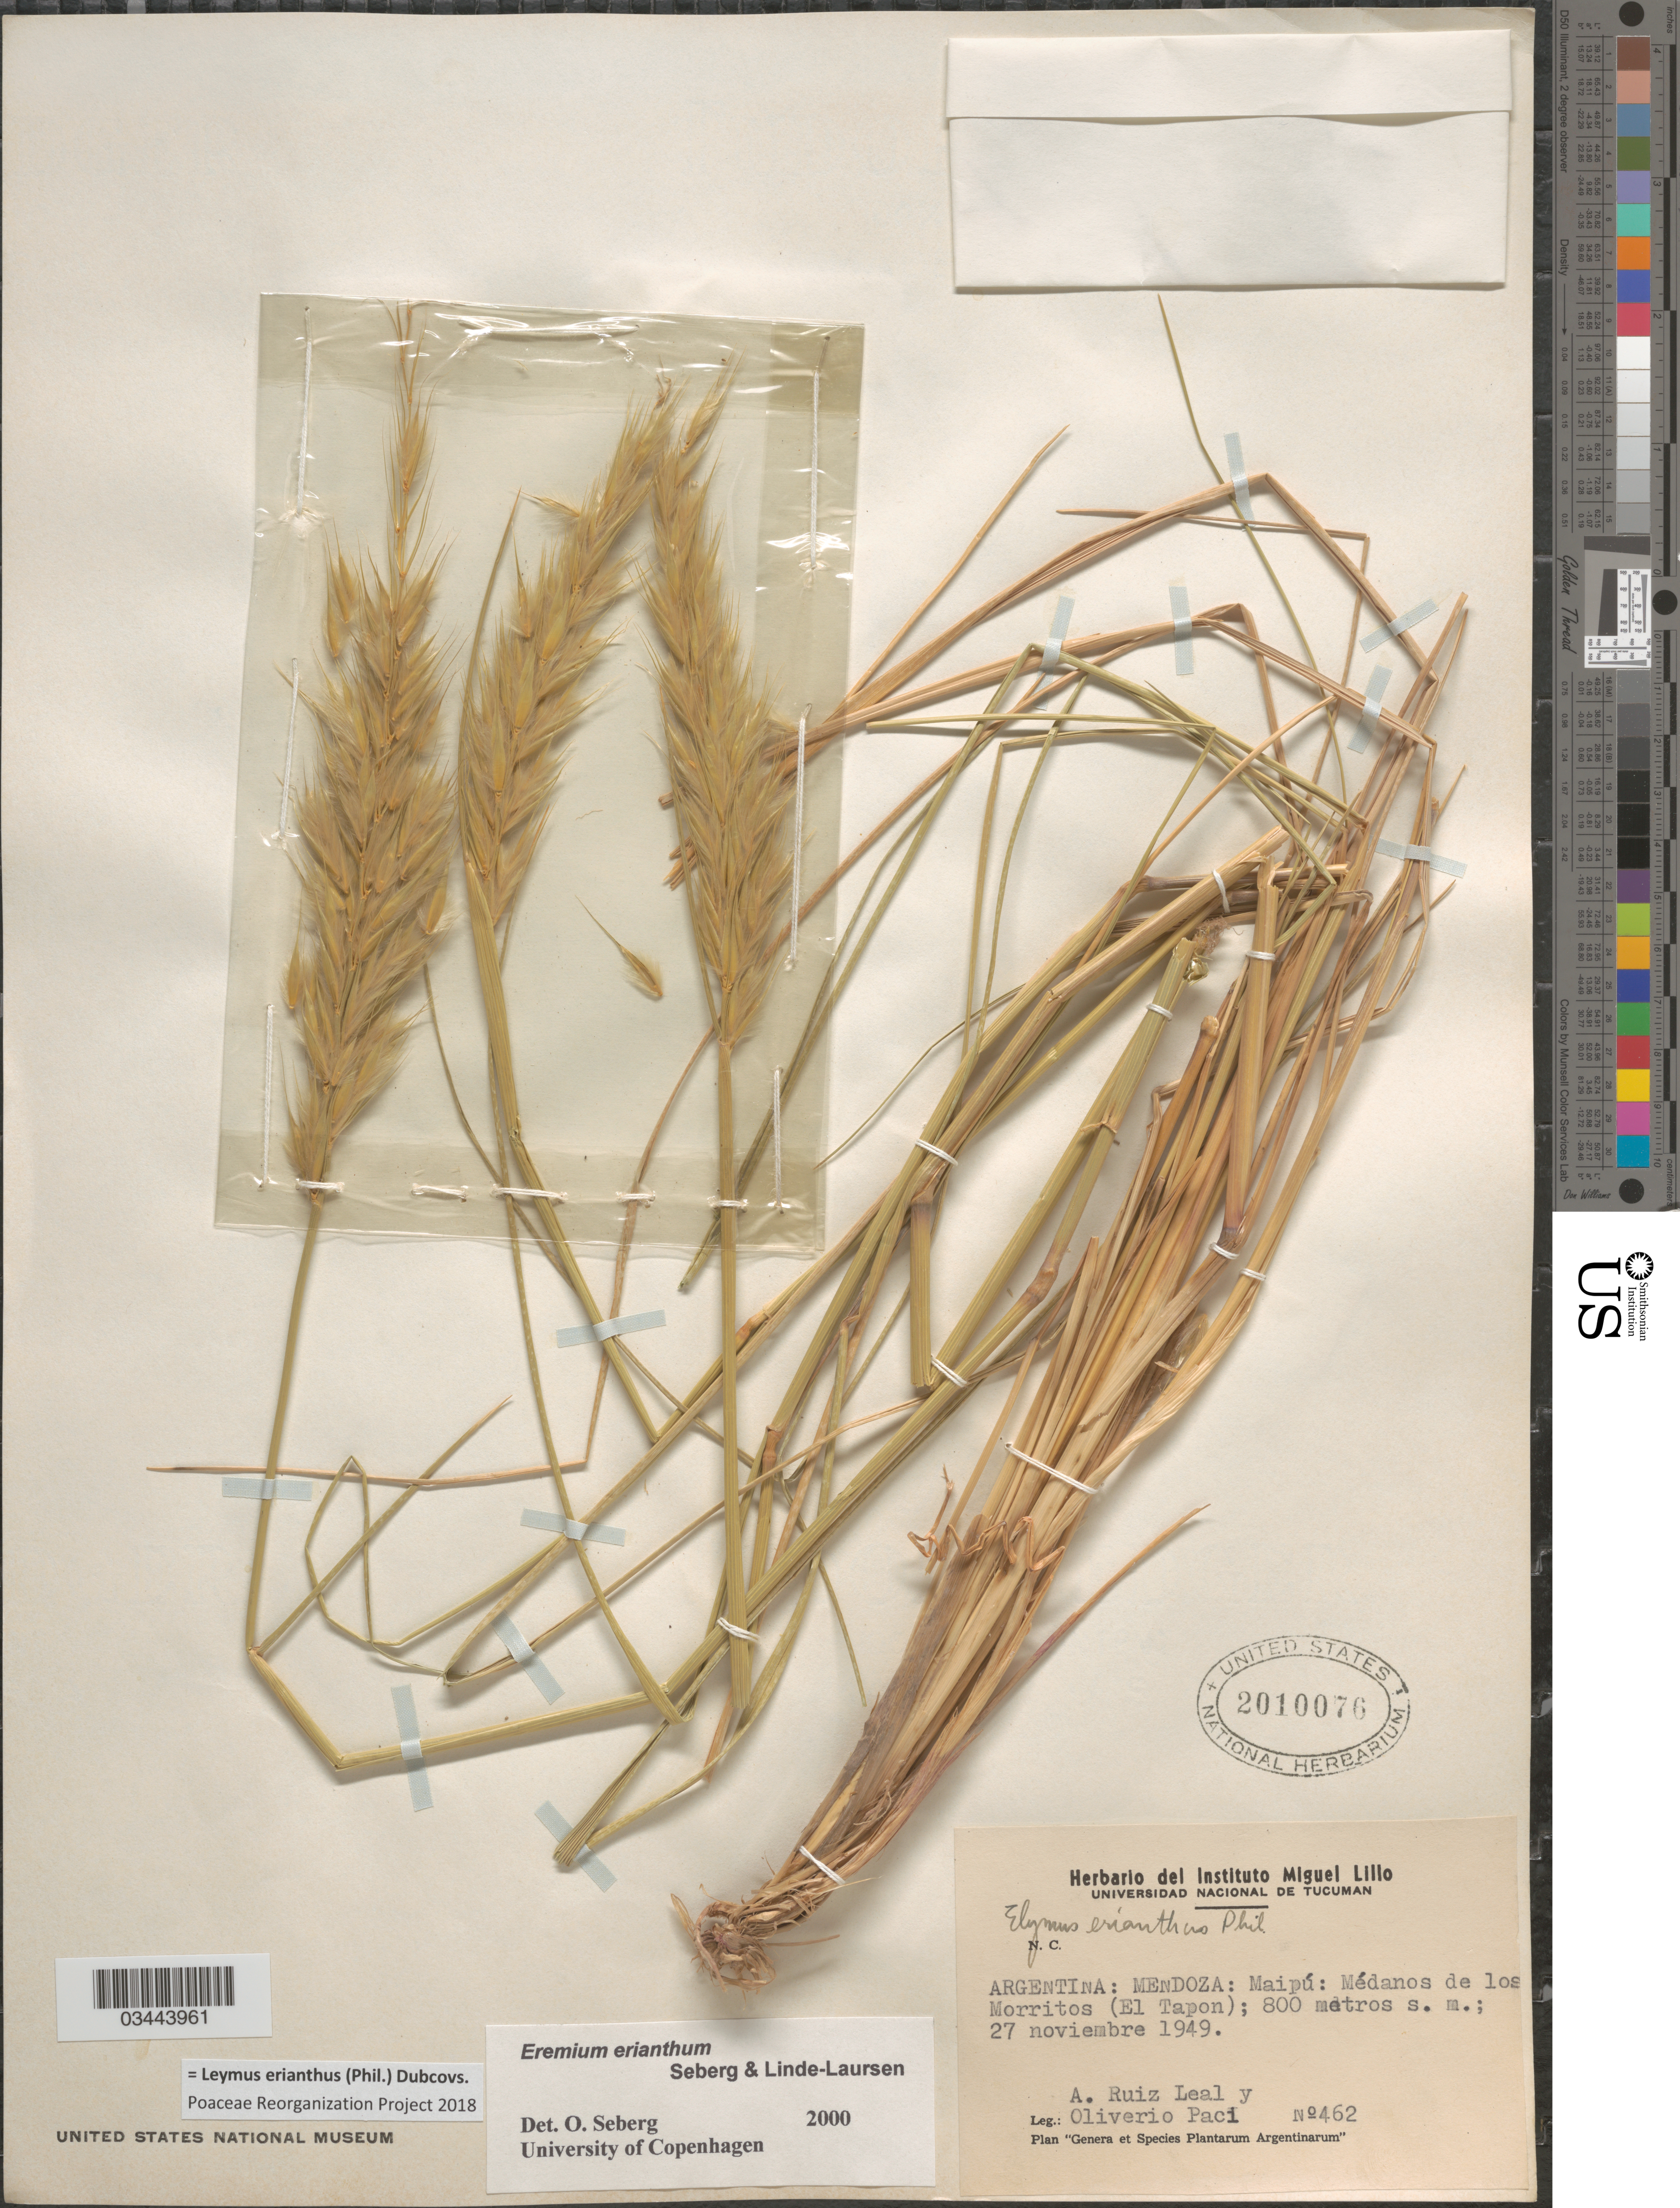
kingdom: Plantae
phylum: Tracheophyta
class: Liliopsida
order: Poales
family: Poaceae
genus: Leymus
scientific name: Leymus erianthus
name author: (Phil.) Dubcovsky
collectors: A. Ruiz & O. Paci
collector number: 462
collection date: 1949-11-27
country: Argentina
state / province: Mendoza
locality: Maipú: Médanos de los Morritos (El Tapon).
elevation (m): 800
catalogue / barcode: US 2010076